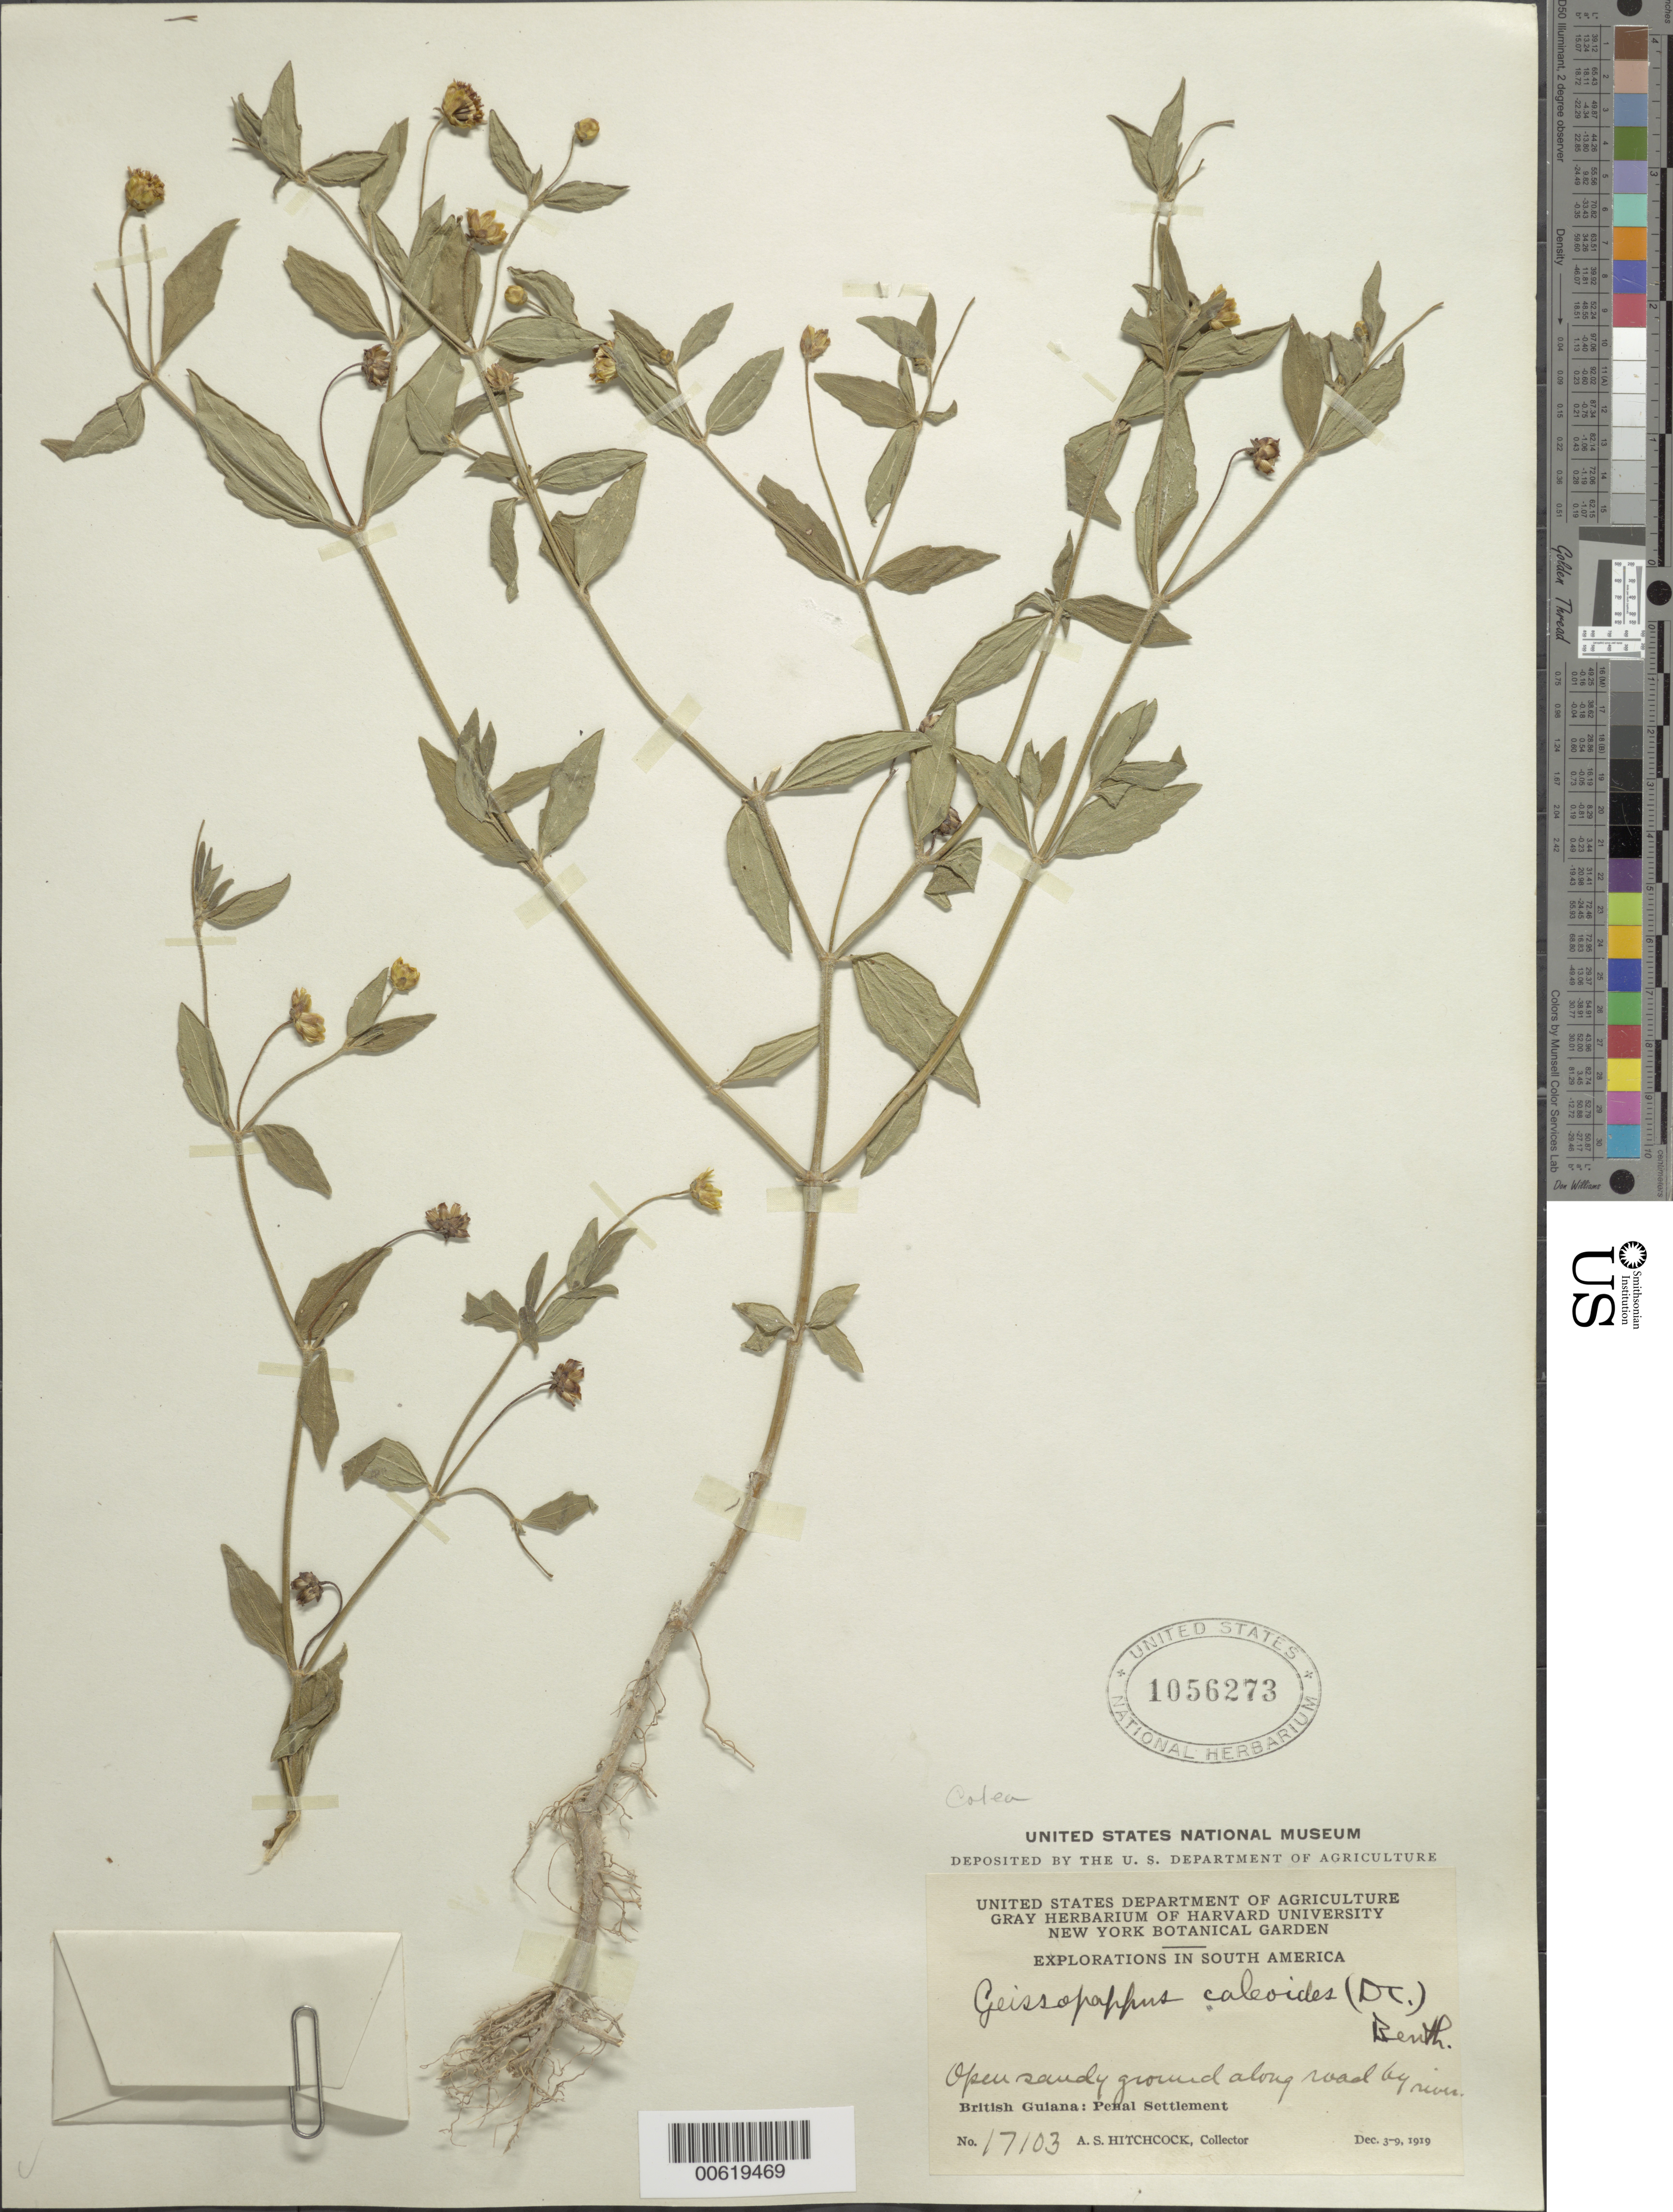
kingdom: Plantae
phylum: Tracheophyta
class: Magnoliopsida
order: Asterales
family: Asteraceae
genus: Calea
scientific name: Calea caleoides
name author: (DC.) H. Rob.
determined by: Bueno, Vinicius Resende, (ICN), Universidade Federal do Rio Grande do Sul (BRAZIL)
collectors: A. S. Hitchcock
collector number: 17103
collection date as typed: Dec. 3-9, 1919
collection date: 1919-12-03/1919-12-09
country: Guyana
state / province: Cuyuni-Mazaruni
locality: Penal Settlement, on W side of Essequibo River, near mouth of Mazaruni River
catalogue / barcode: US 1056273